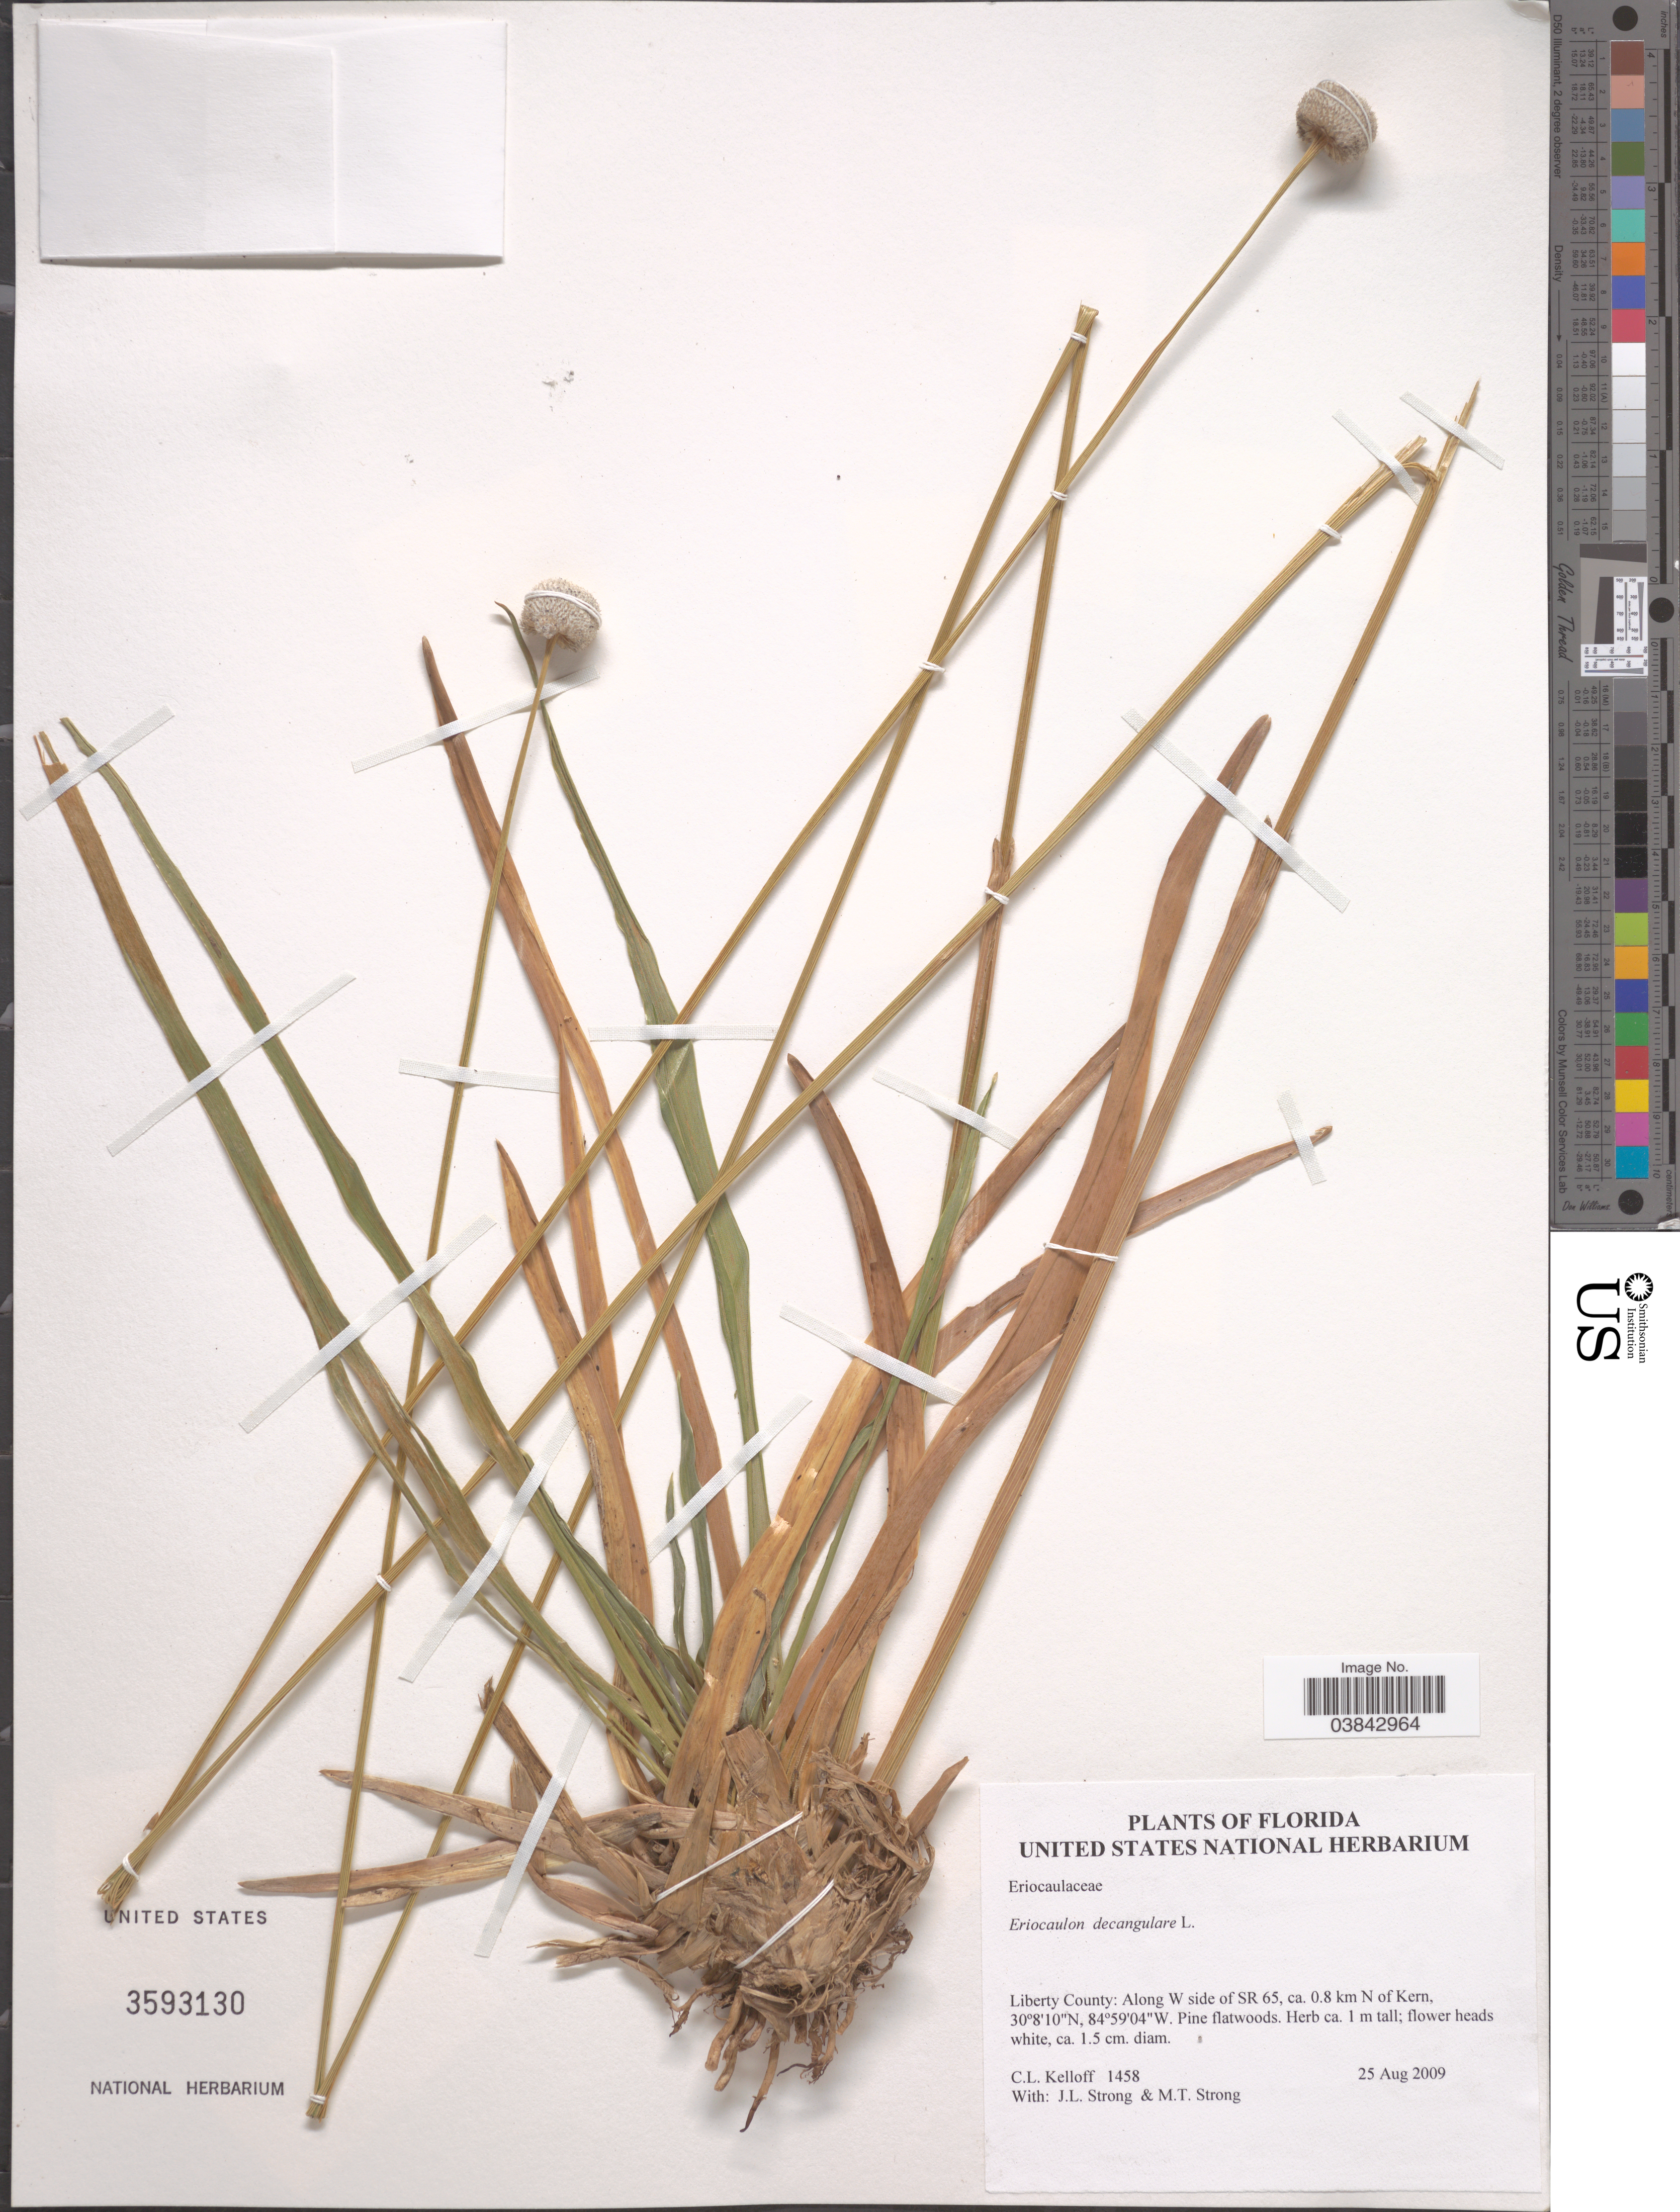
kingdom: Plantae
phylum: Tracheophyta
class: Liliopsida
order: Poales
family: Eriocaulaceae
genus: Eriocaulon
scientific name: Eriocaulon decangulare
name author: L.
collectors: C. L. Kelloff, J. Strong & M. T. Strong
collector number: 1458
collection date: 2009-08-25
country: United States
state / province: Florida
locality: Liberty County: Along W side of SR 65, ca 0.8 km N of Kern.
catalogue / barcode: US 3593130